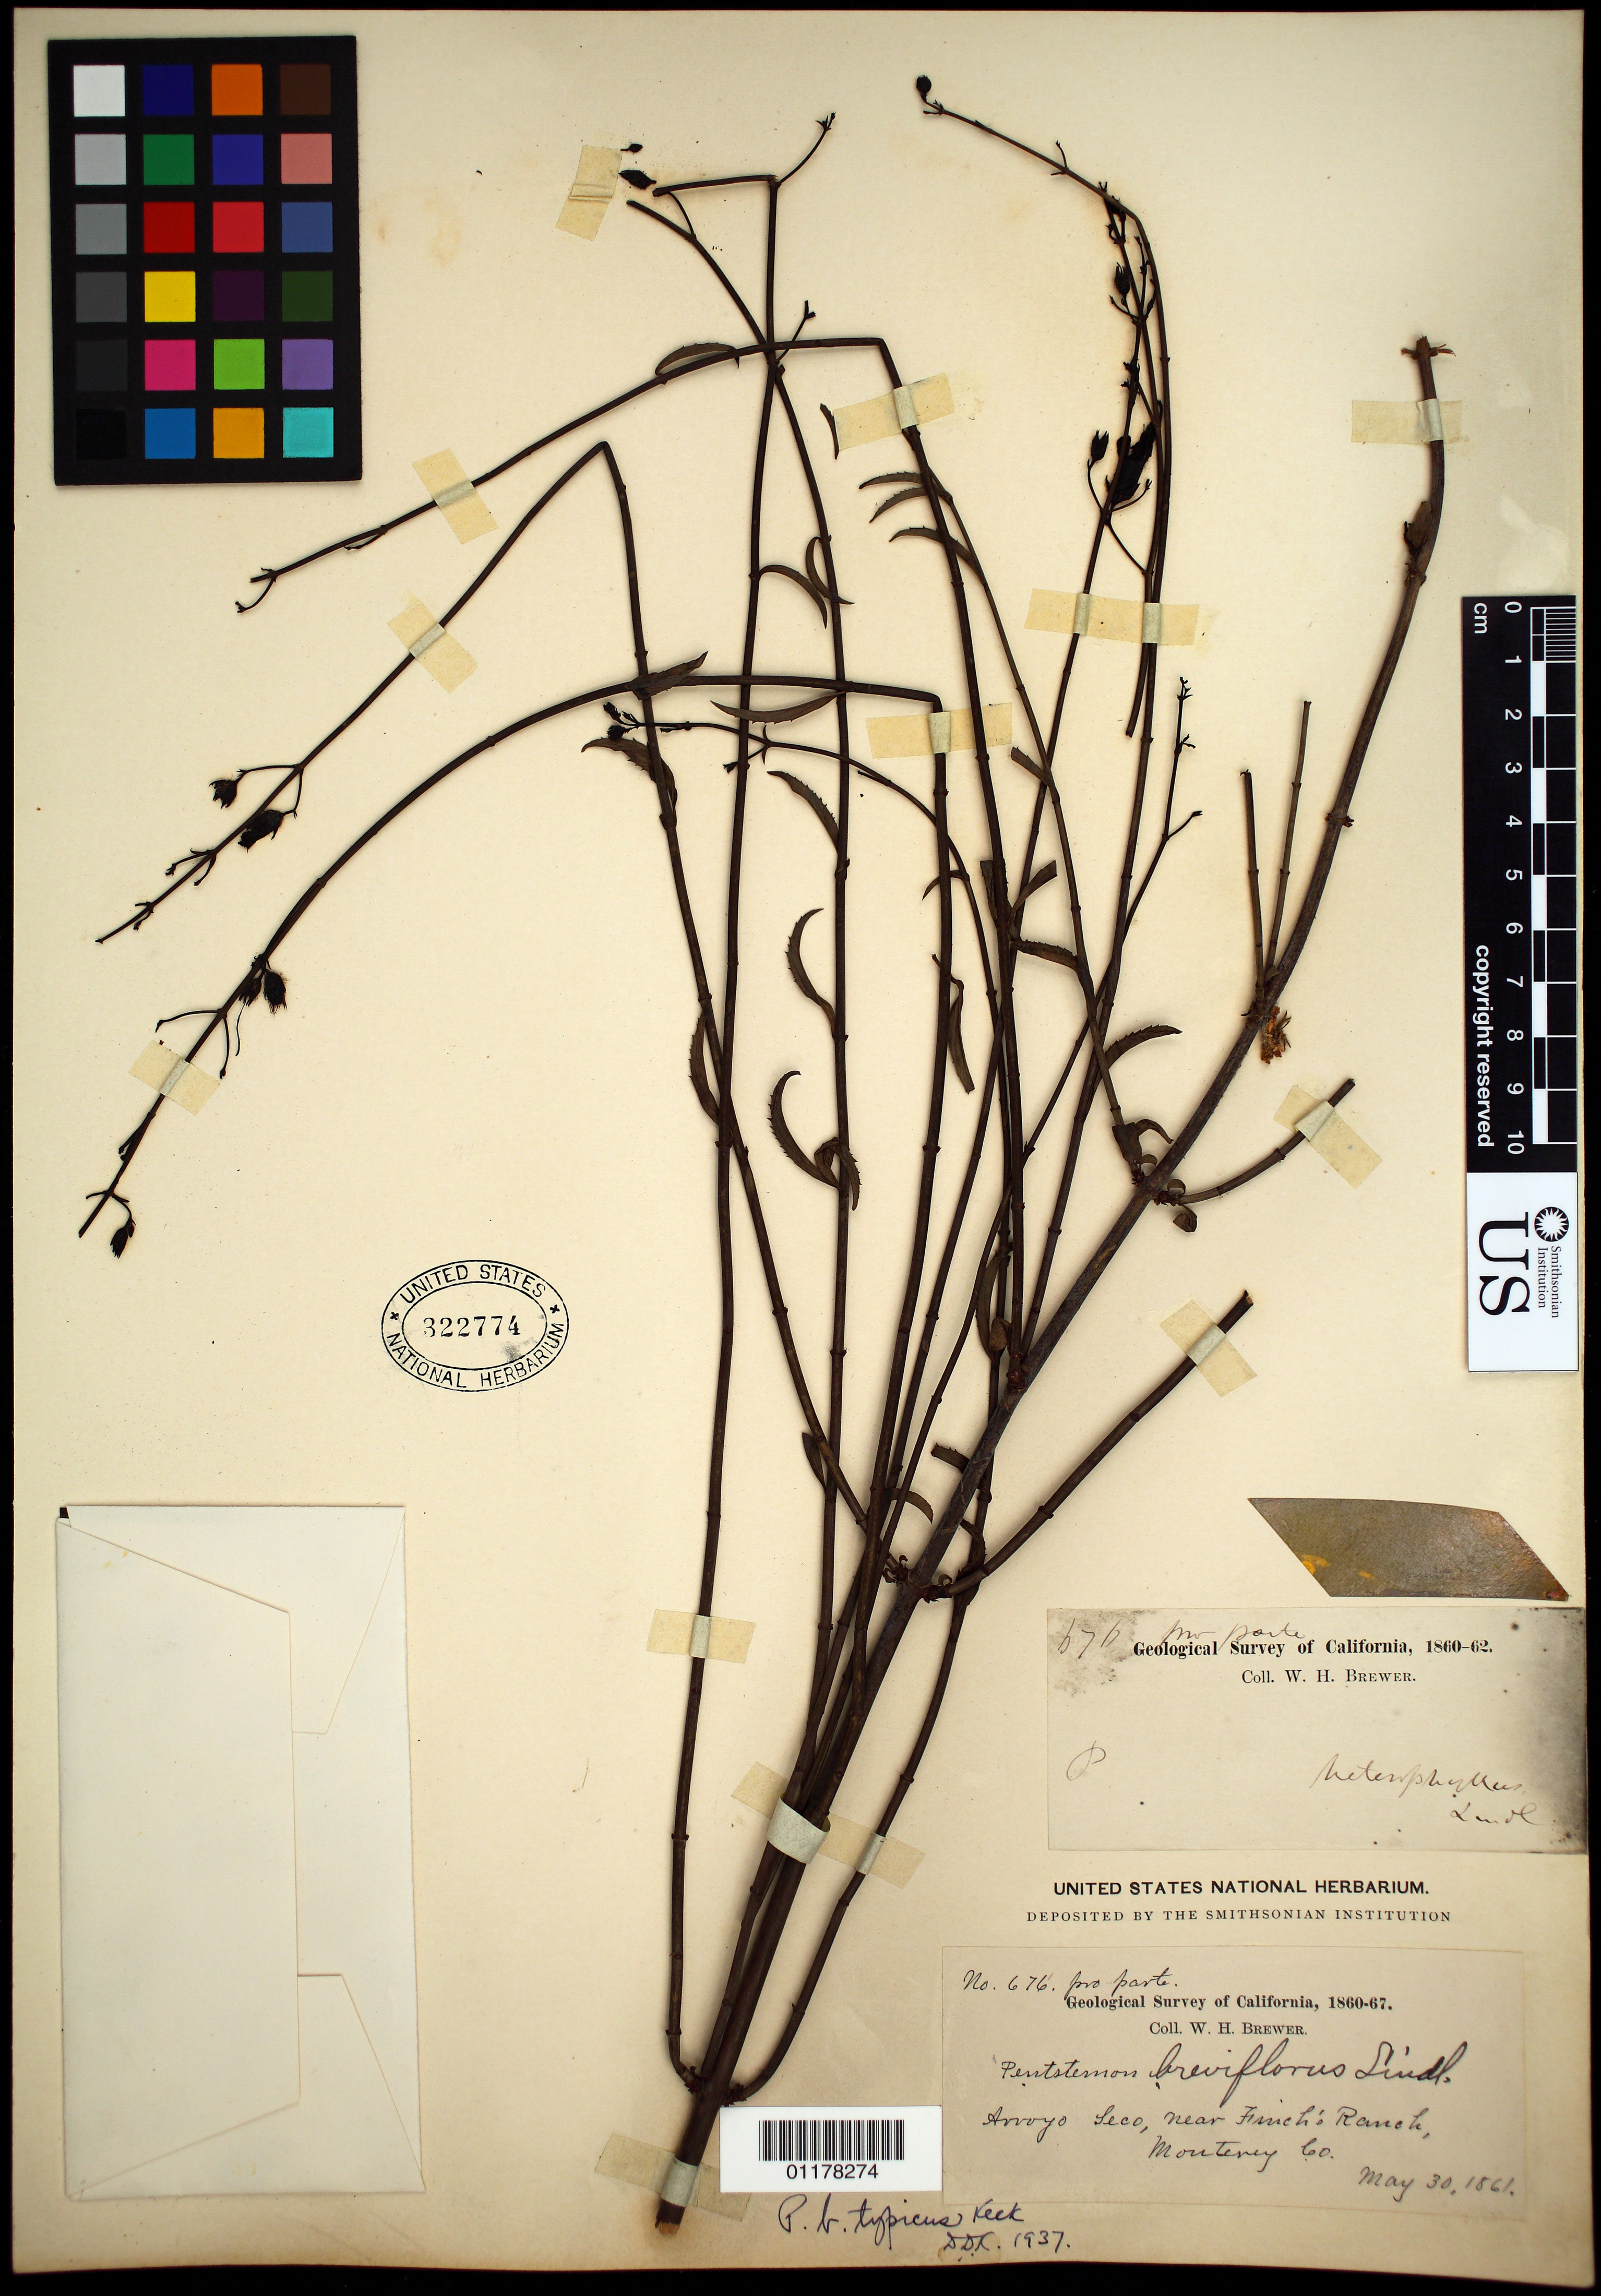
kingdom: Plantae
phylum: Tracheophyta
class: Magnoliopsida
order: Lamiales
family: Plantaginaceae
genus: Penstemon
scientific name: Penstemon breviflorus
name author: Lindl.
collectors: W. H. Brewer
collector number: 676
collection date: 1861-05-30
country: United States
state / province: California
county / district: Monterey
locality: Arroyo Seco, near [Finch'o] Ranch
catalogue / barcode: US 322774